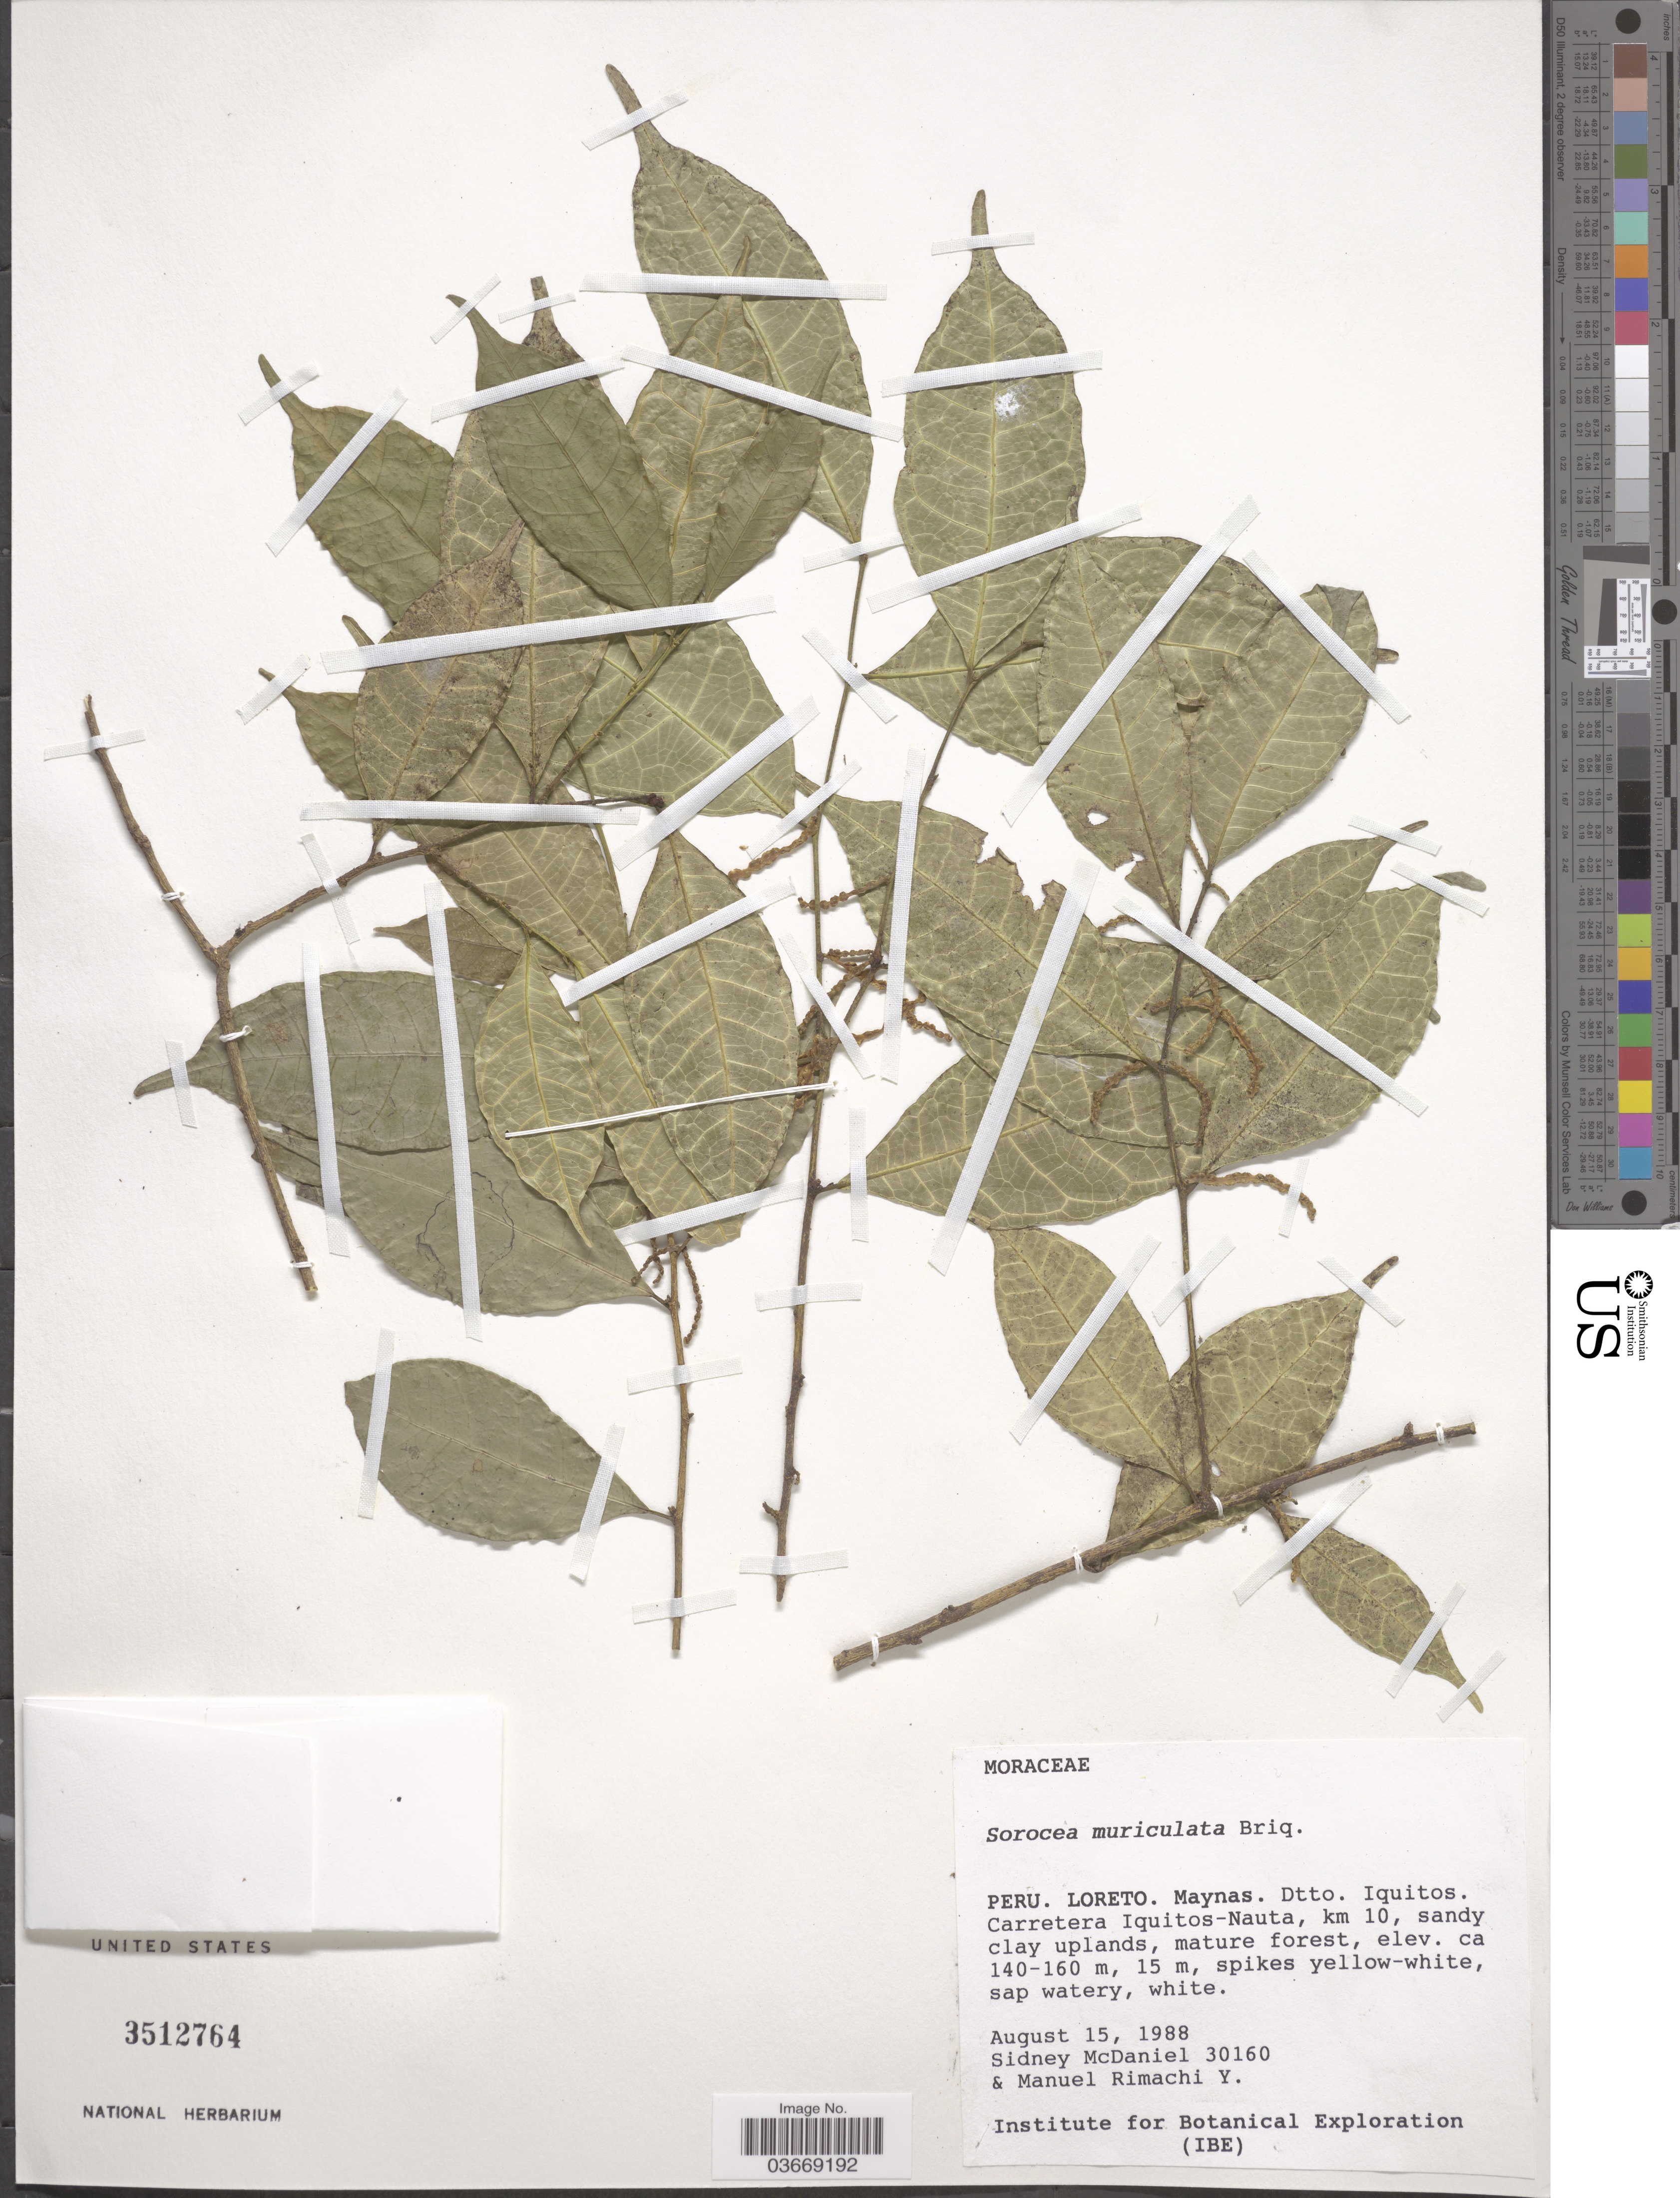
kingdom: Plantae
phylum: Tracheophyta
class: Magnoliopsida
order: Rosales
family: Moraceae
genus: Sorocea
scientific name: Sorocea muriculata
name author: Miq.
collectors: S. McDaniel & M. Rimachi Y.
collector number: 30160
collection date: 1988-08-15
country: Peru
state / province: Loreto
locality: Maynas. Dtto. Iquitos. Carretera Iquitos-Nauta, km 10.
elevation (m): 140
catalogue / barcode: US 3512764